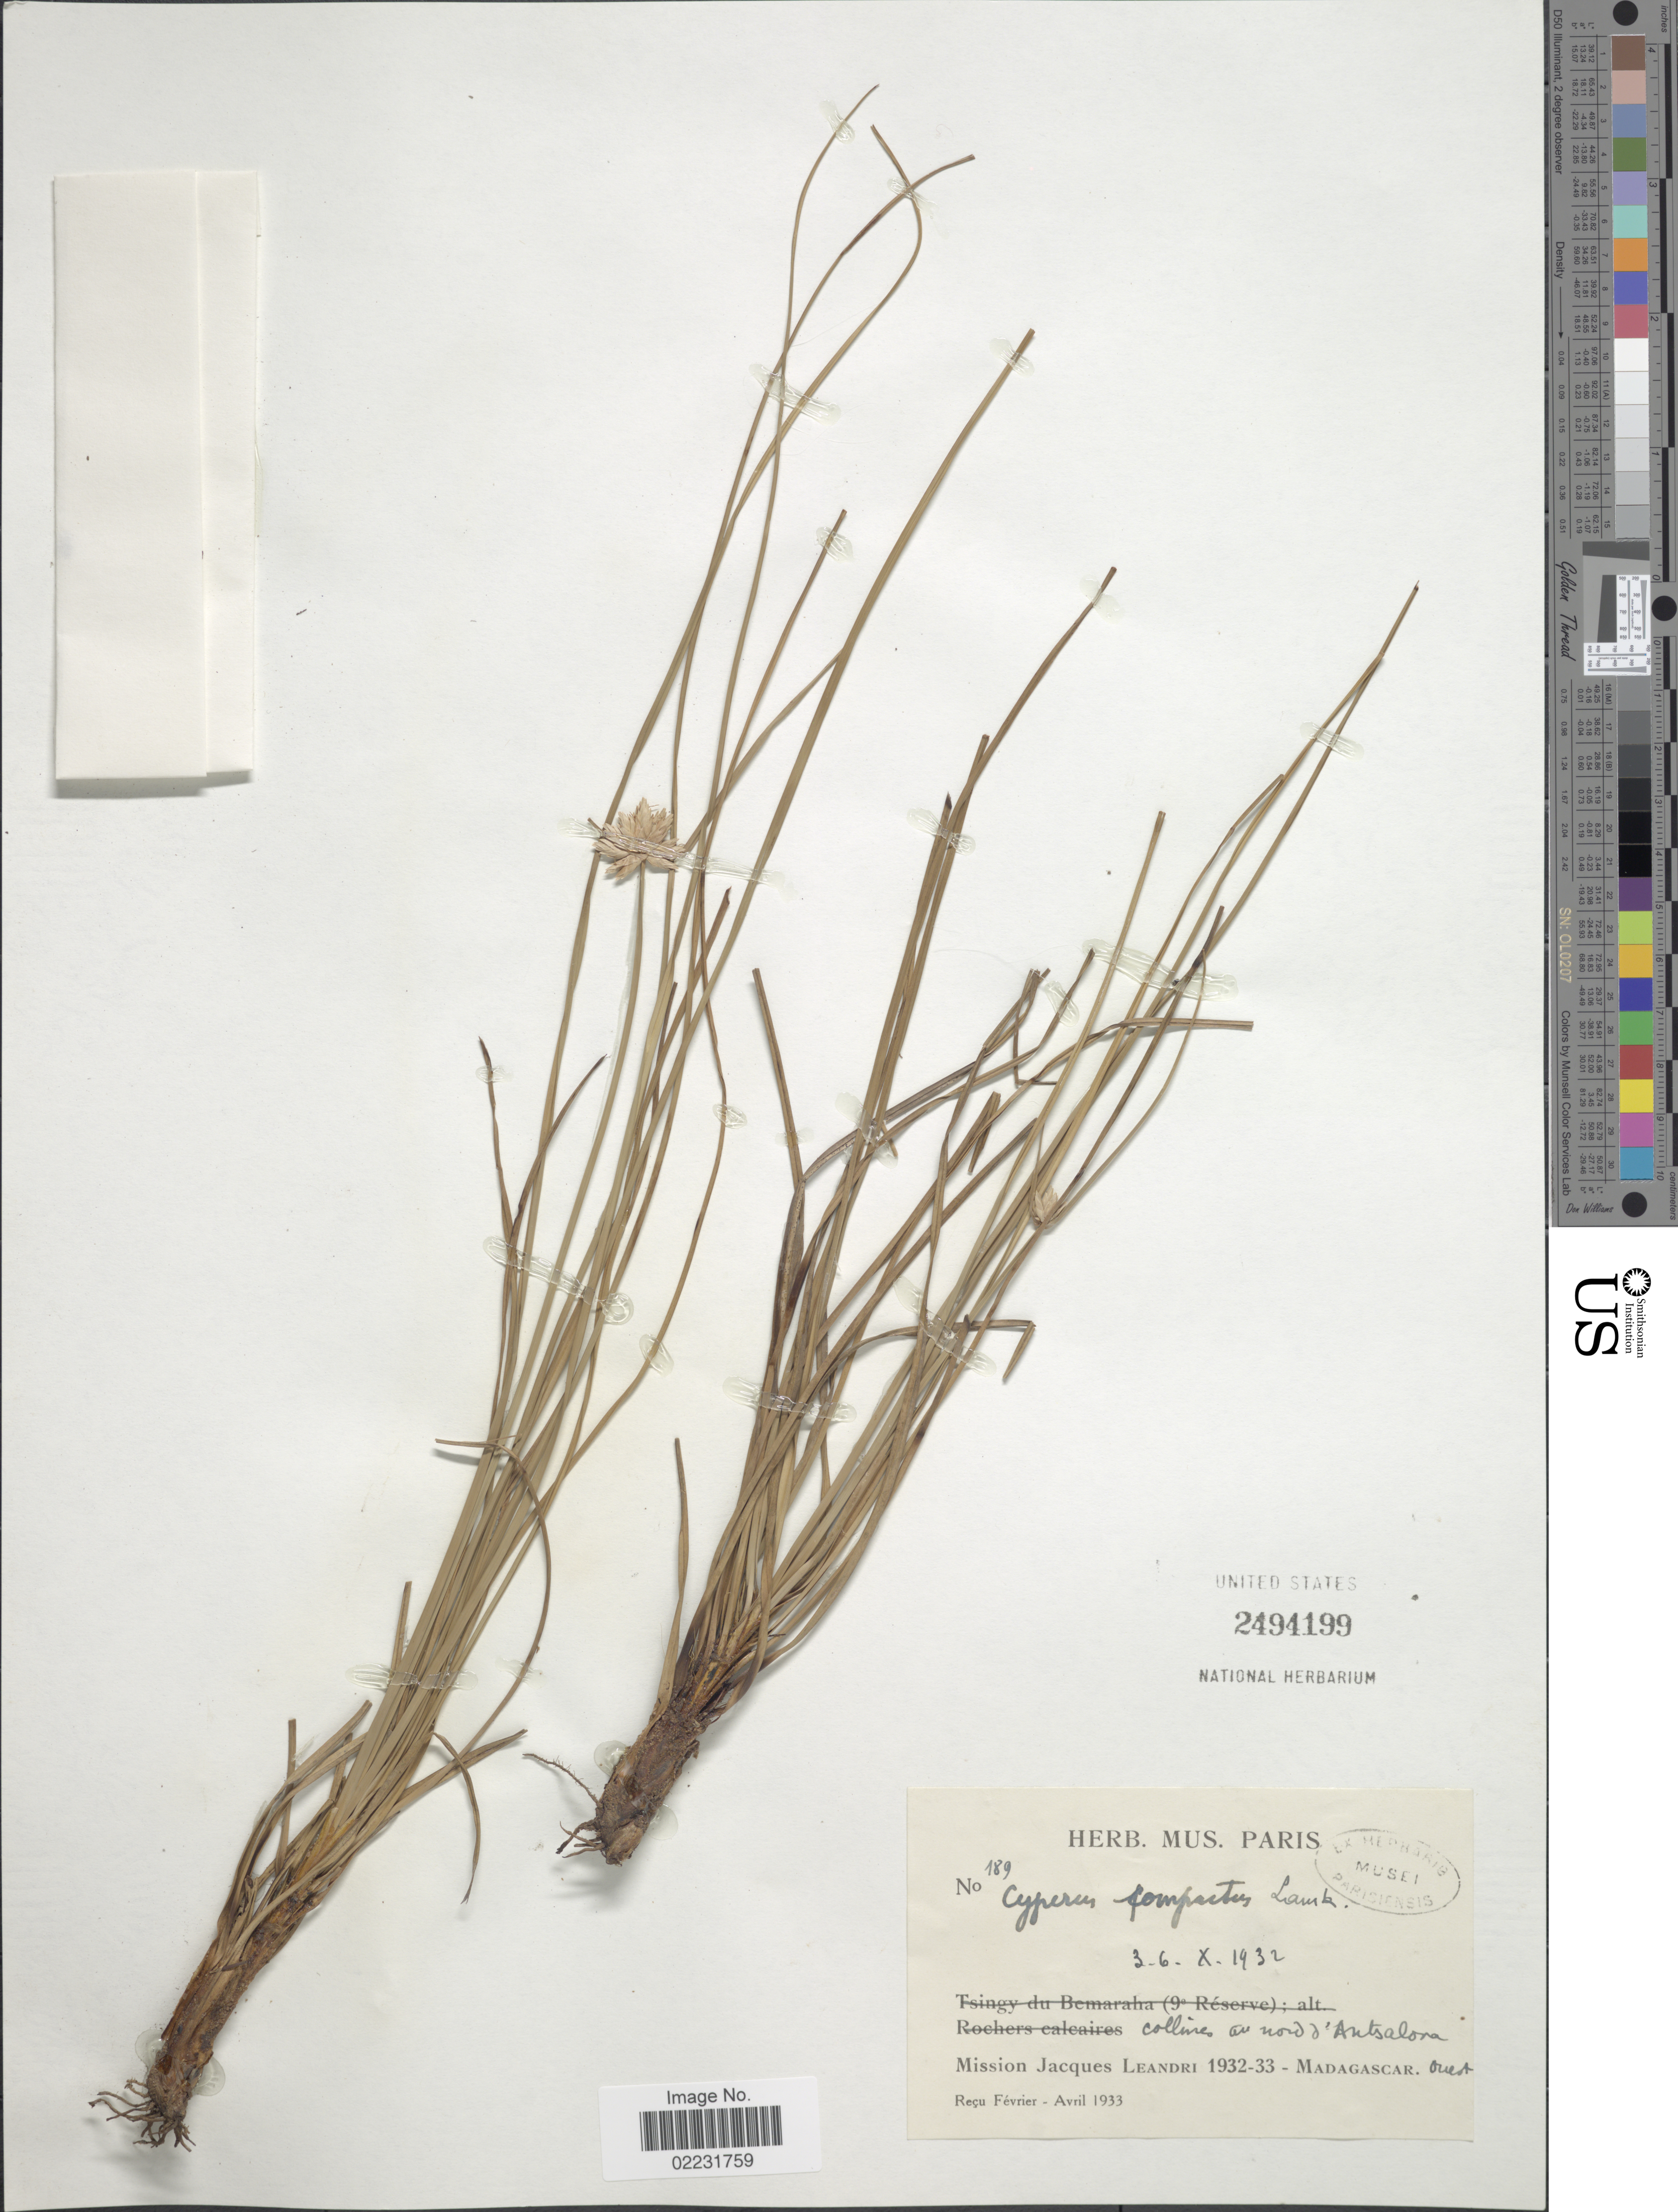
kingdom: Plantae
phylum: Tracheophyta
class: Liliopsida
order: Poales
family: Cyperaceae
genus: Cyperus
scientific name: Cyperus obtusiflorus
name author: Vahl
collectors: J. Leandri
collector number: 189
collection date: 1932-10-03/1932-10-06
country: Madagascar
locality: Colline au nord d' Antsalona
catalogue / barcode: US 2494199